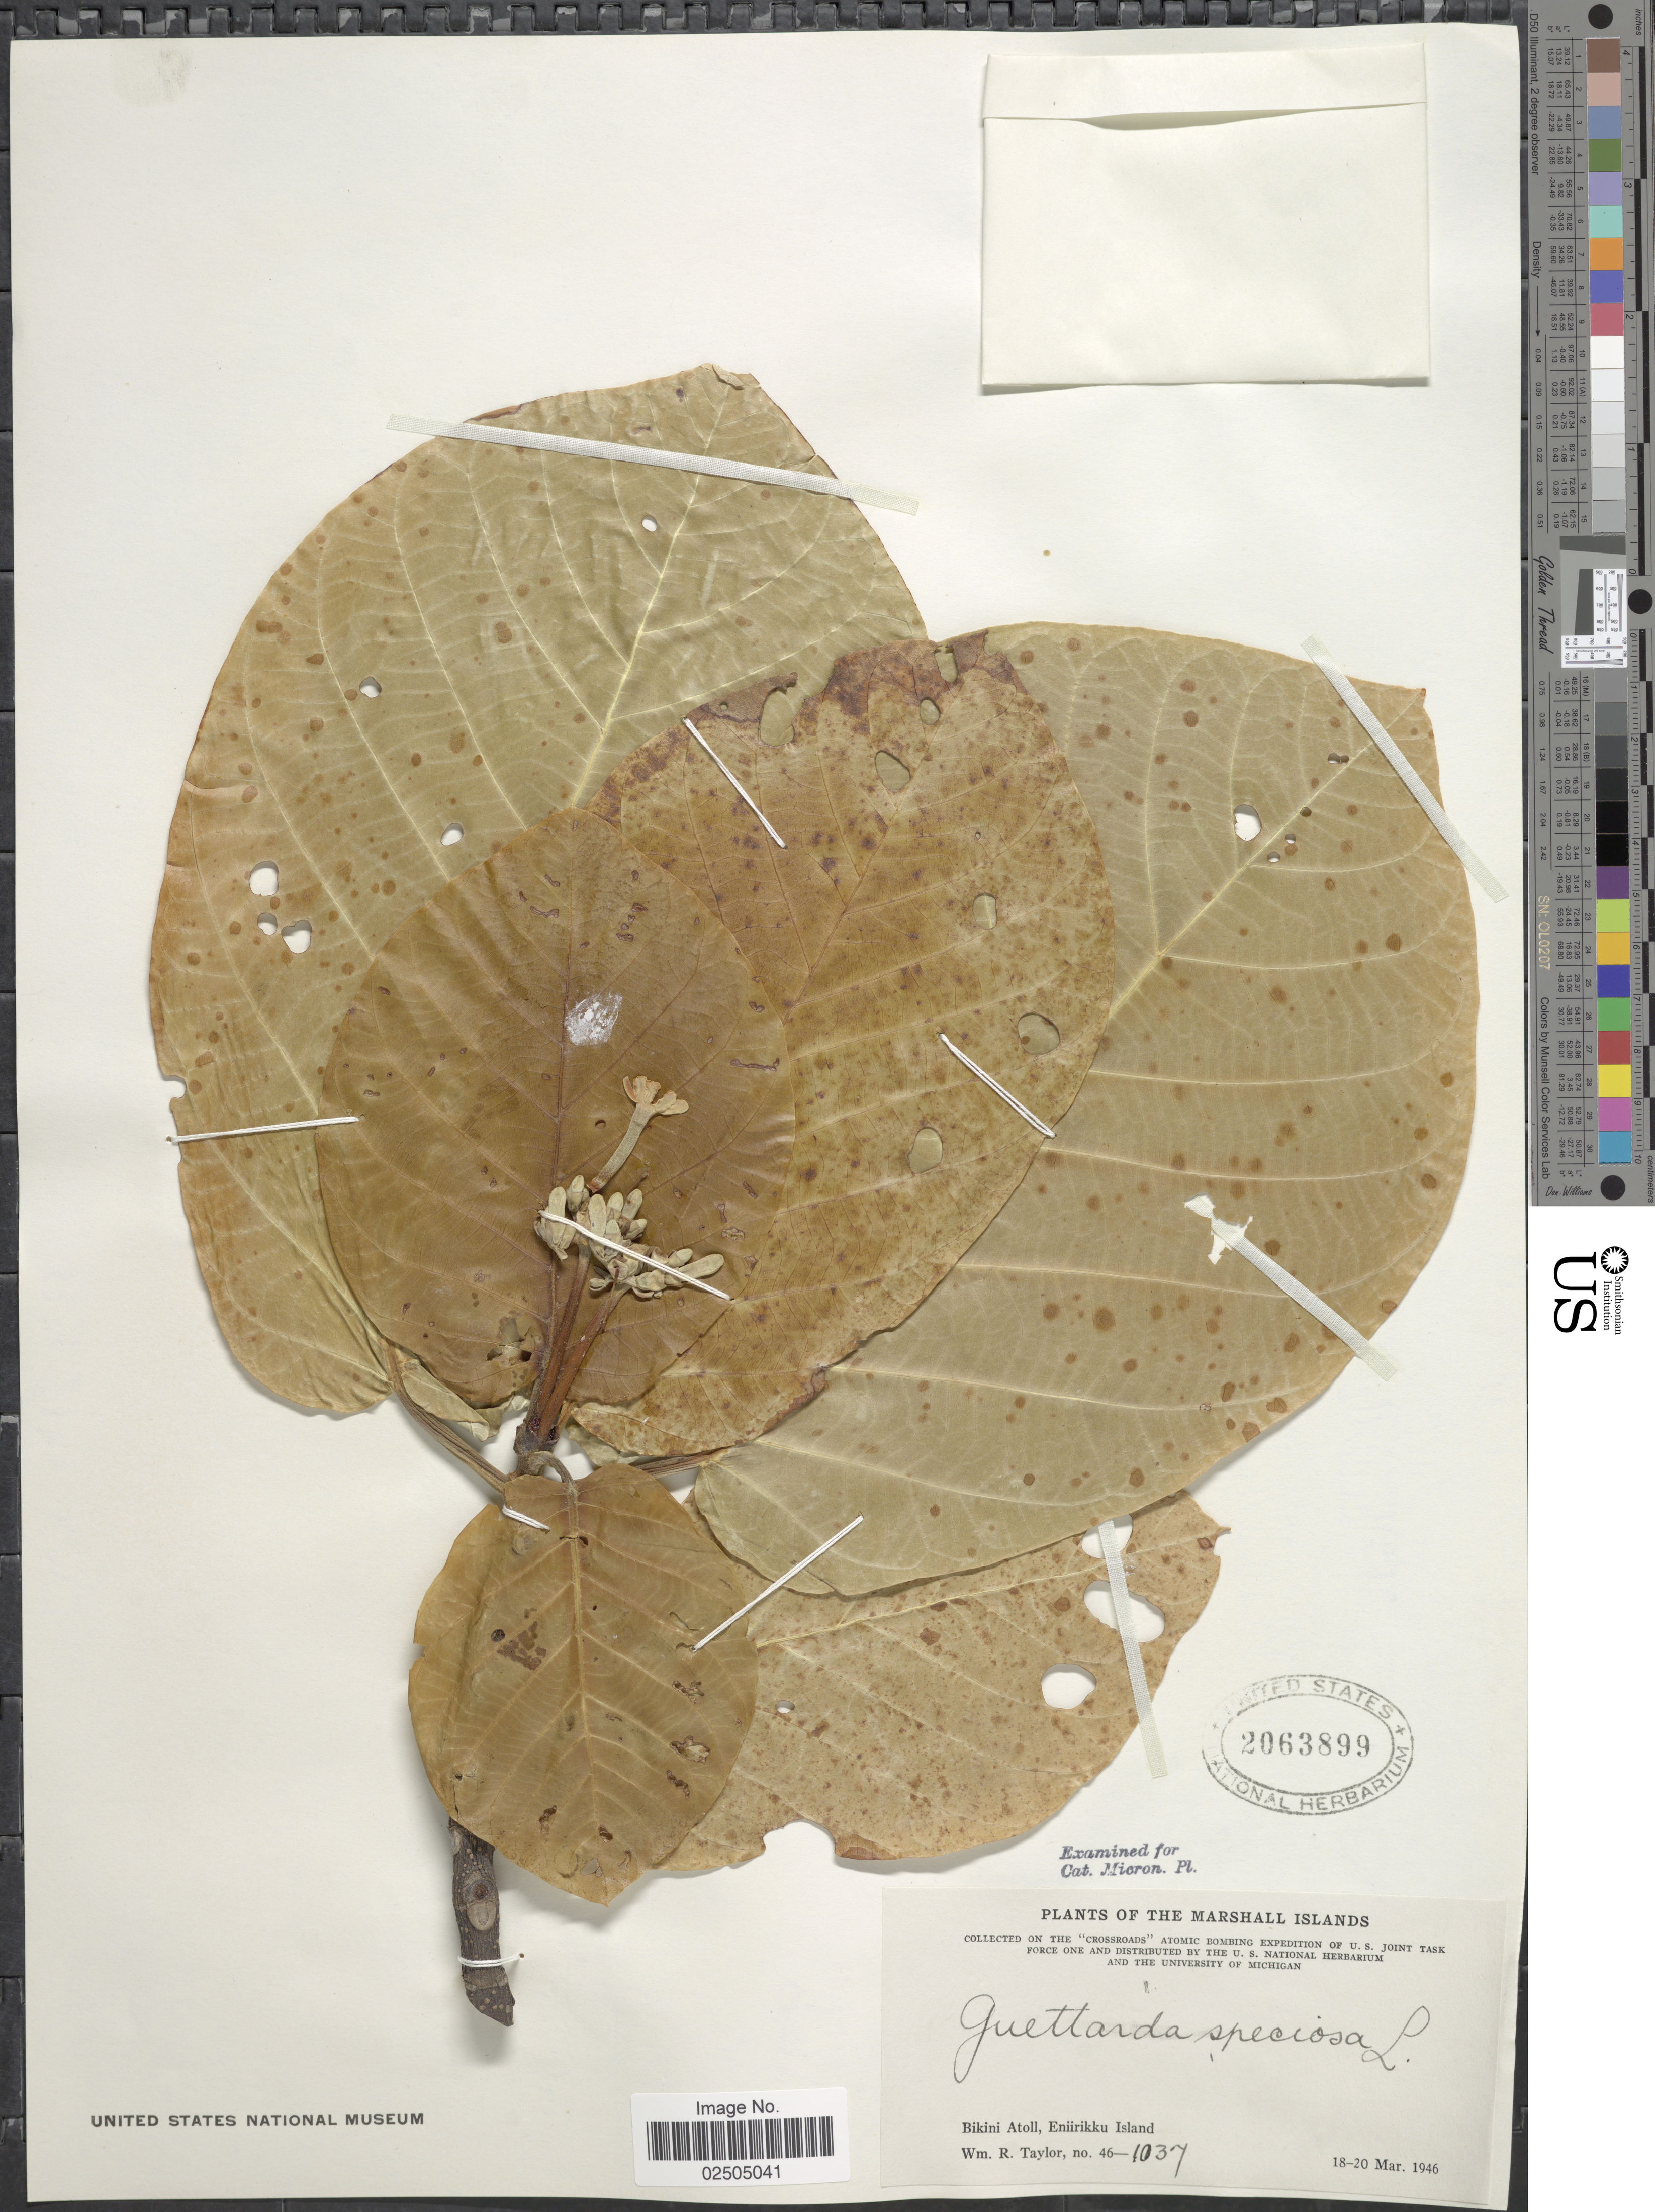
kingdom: Plantae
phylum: Tracheophyta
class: Magnoliopsida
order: Gentianales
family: Rubiaceae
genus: Guettarda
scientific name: Guettarda speciosa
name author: L.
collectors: W. R. Taylor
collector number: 46-1037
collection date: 1946-03-18/1946-03-20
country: Marshall Islands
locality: Bikini Atoll, Eniirikku Island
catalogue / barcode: US 2063899